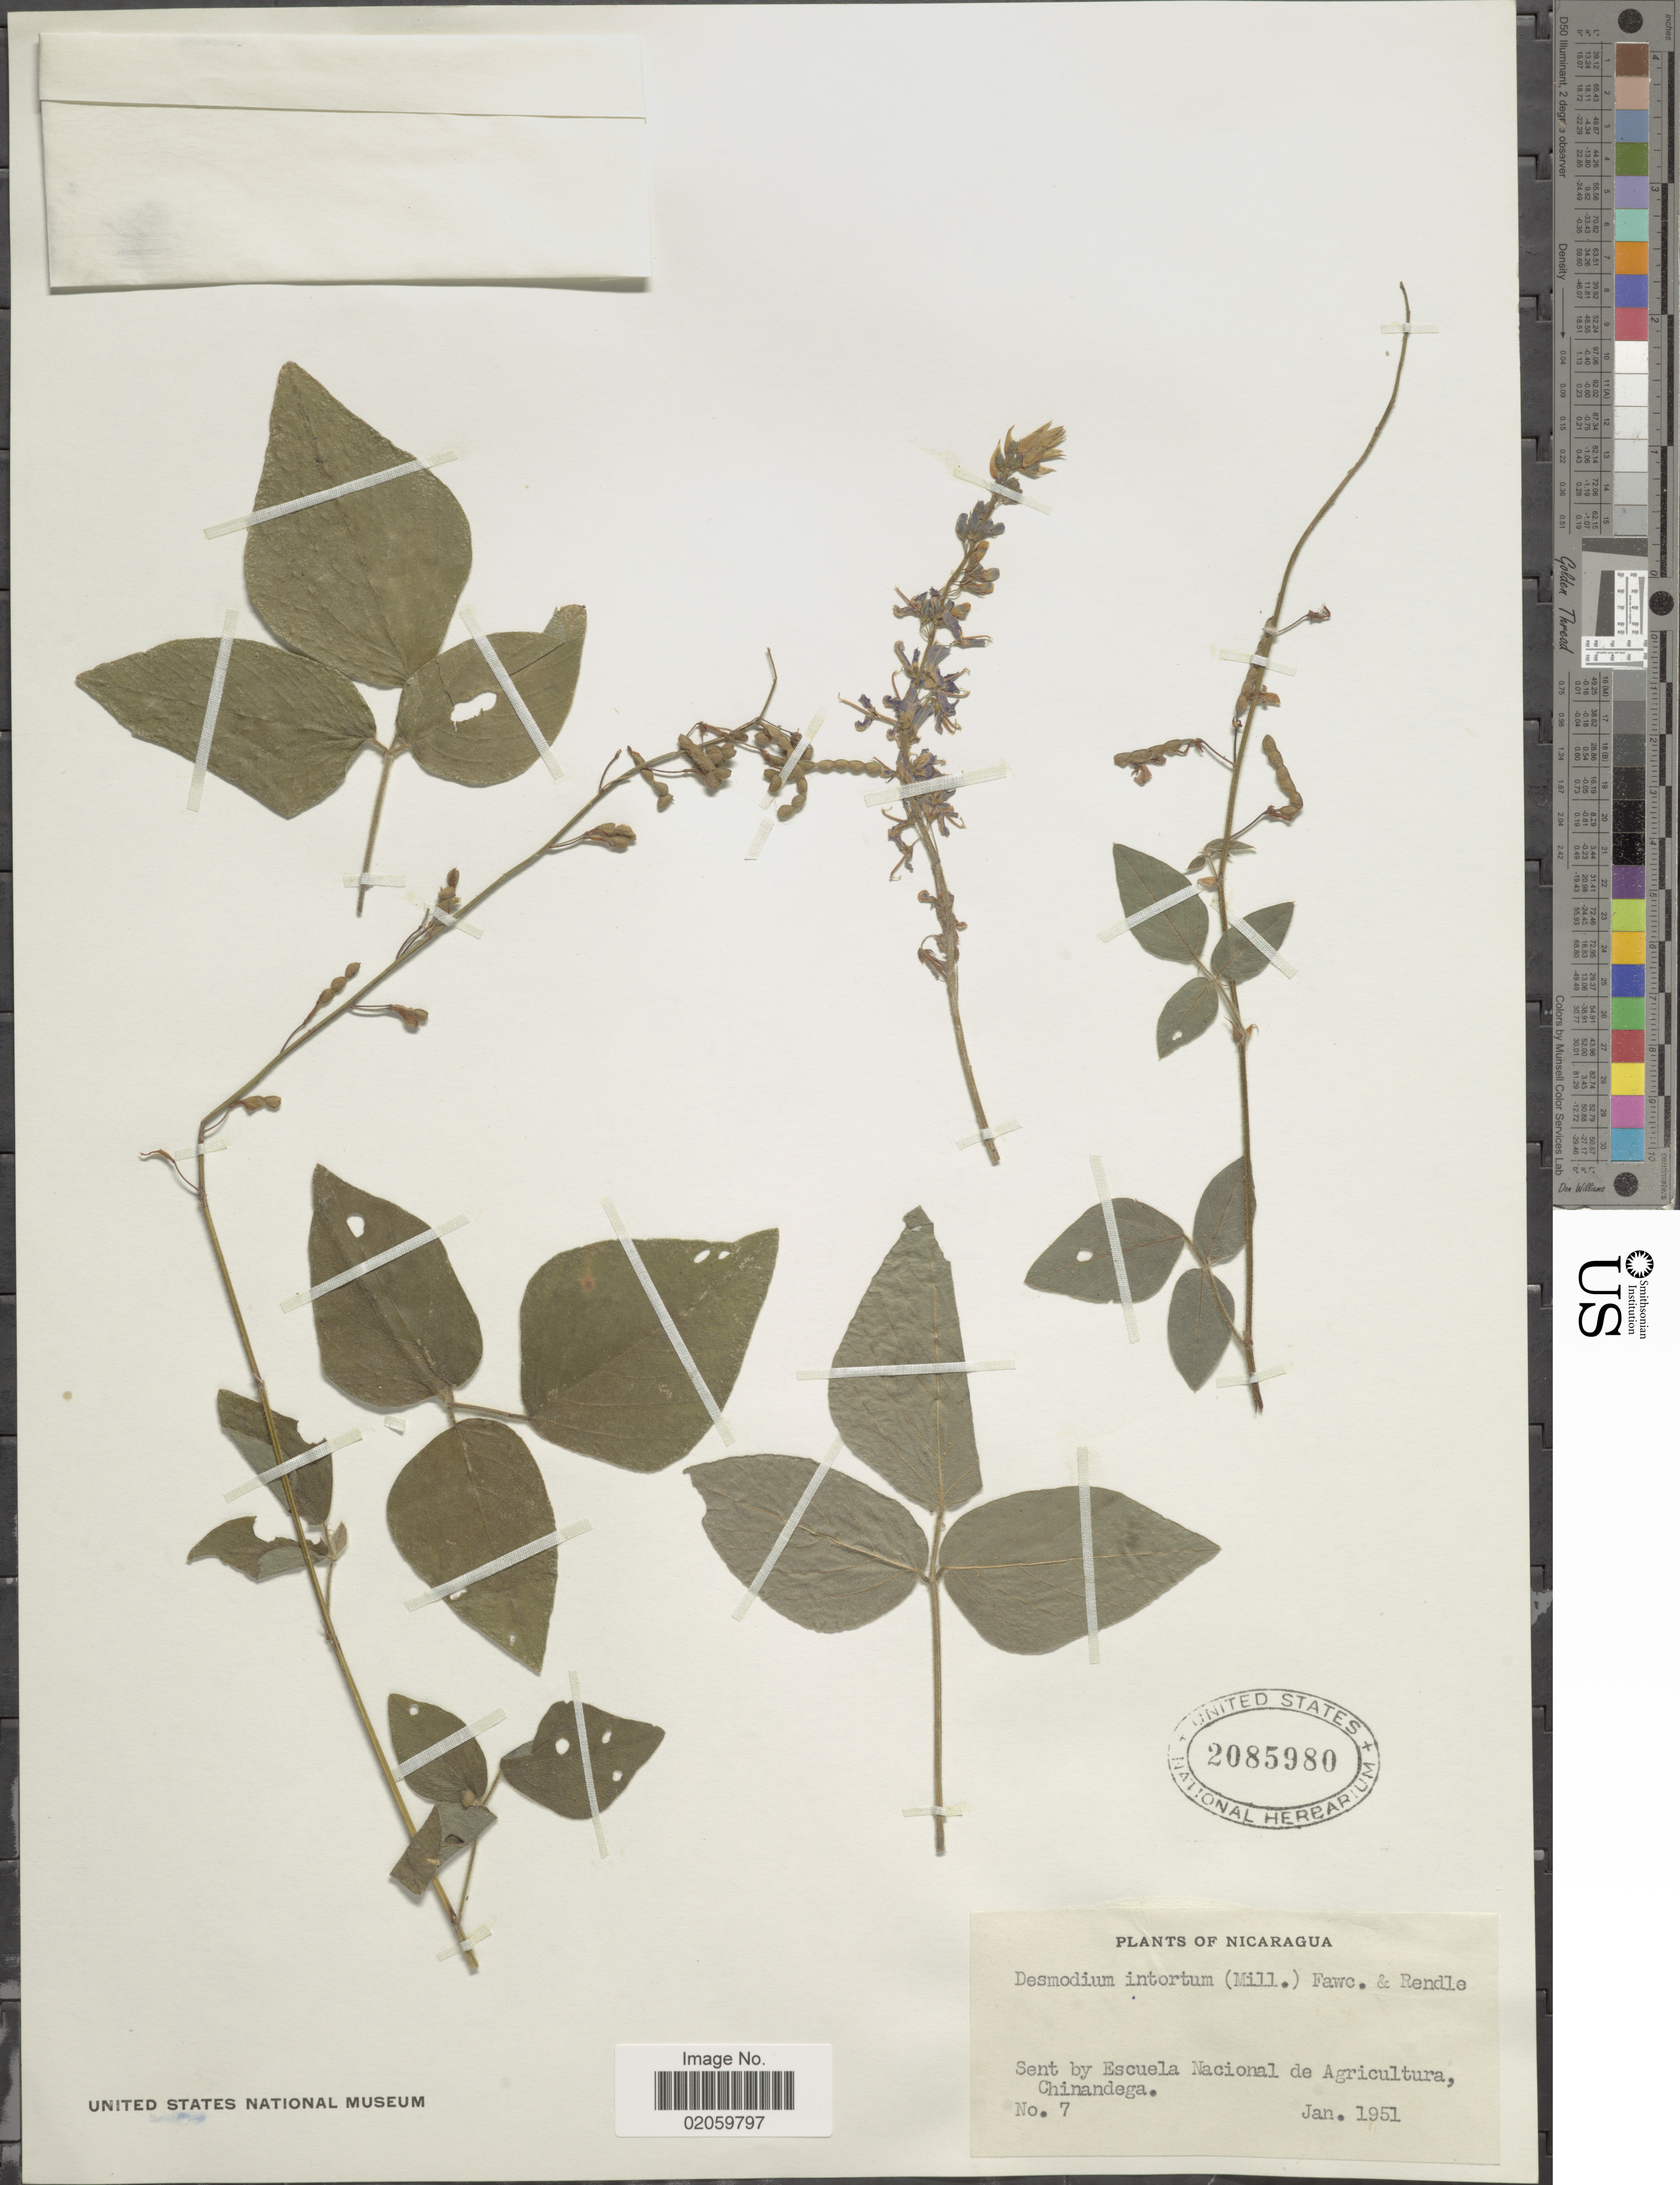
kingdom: Plantae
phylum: Tracheophyta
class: Magnoliopsida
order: Fabales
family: Fabaceae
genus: Desmodium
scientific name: Desmodium intortum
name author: (Mill.) Urb.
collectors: C. Escuela Nacional de Agricultura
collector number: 7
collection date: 1951-01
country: Nicaragua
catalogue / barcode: US 2085980